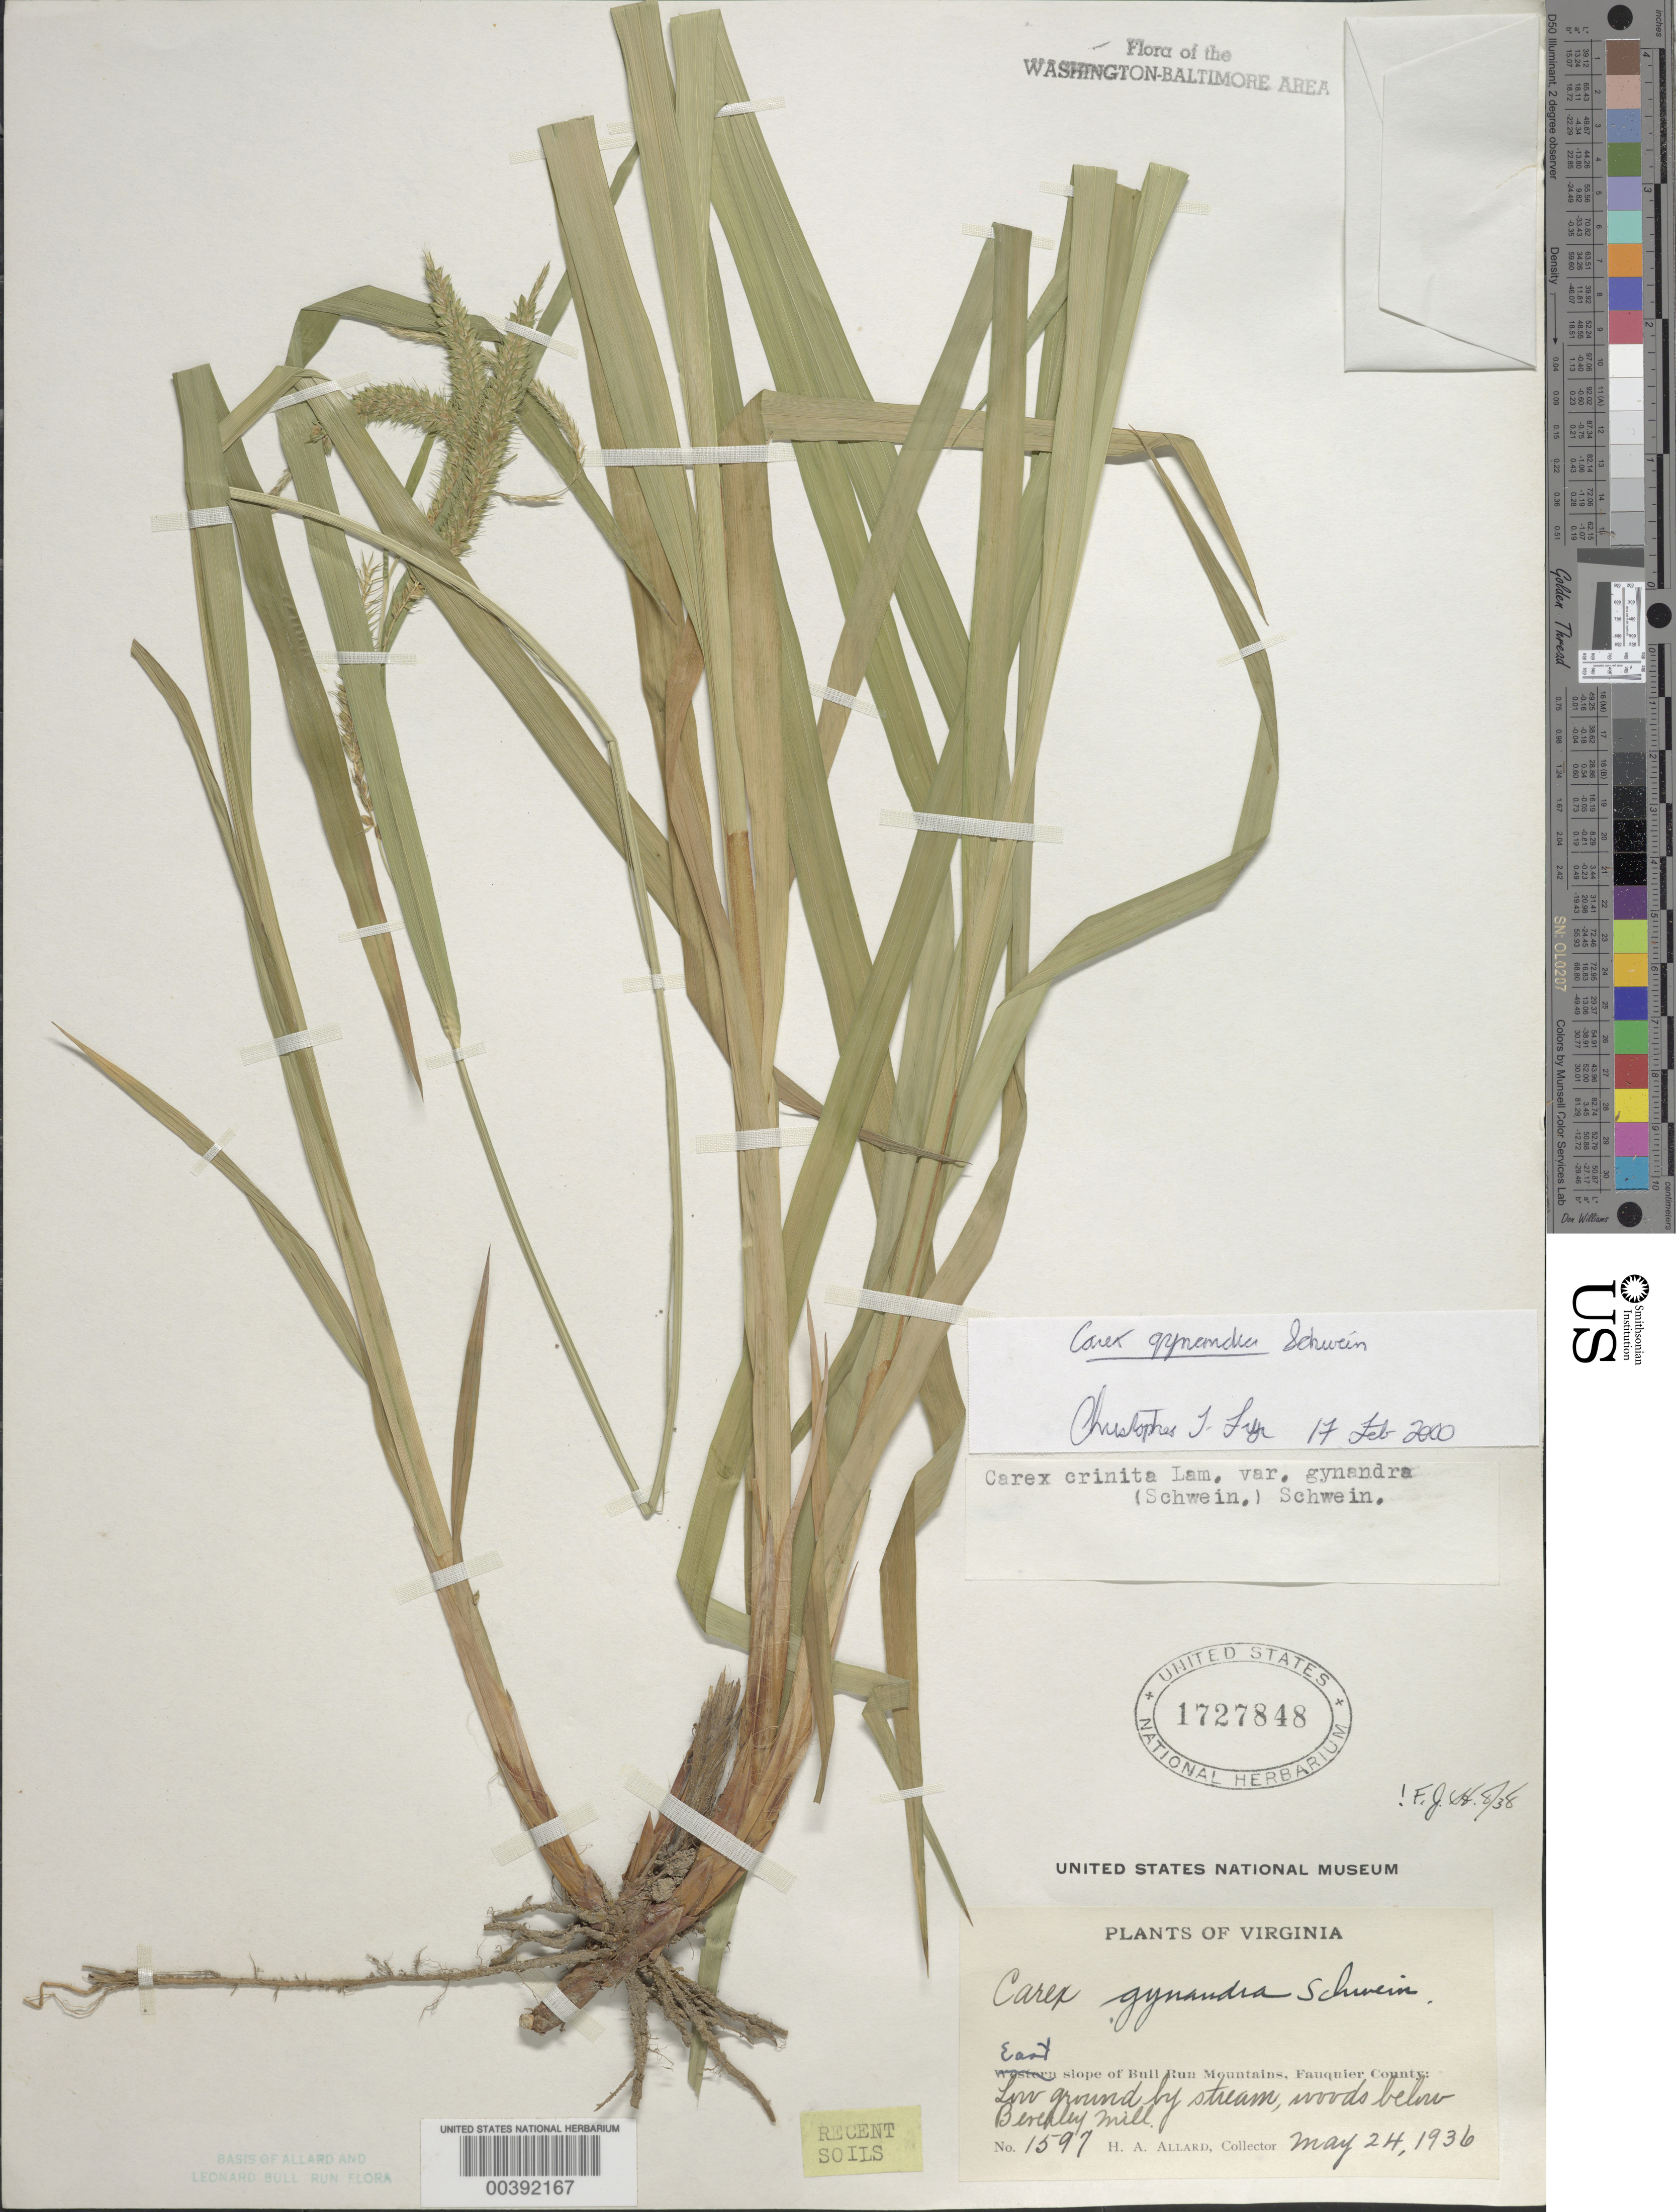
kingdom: Plantae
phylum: Tracheophyta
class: Liliopsida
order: Poales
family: Cyperaceae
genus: Carex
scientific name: Carex crinita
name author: Lam.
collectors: H. A. Allard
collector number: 1597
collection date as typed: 24 May 1936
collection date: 1936-05-24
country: United States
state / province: Virginia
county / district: Fauquier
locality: Below Beverley Mill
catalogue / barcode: US 1727848